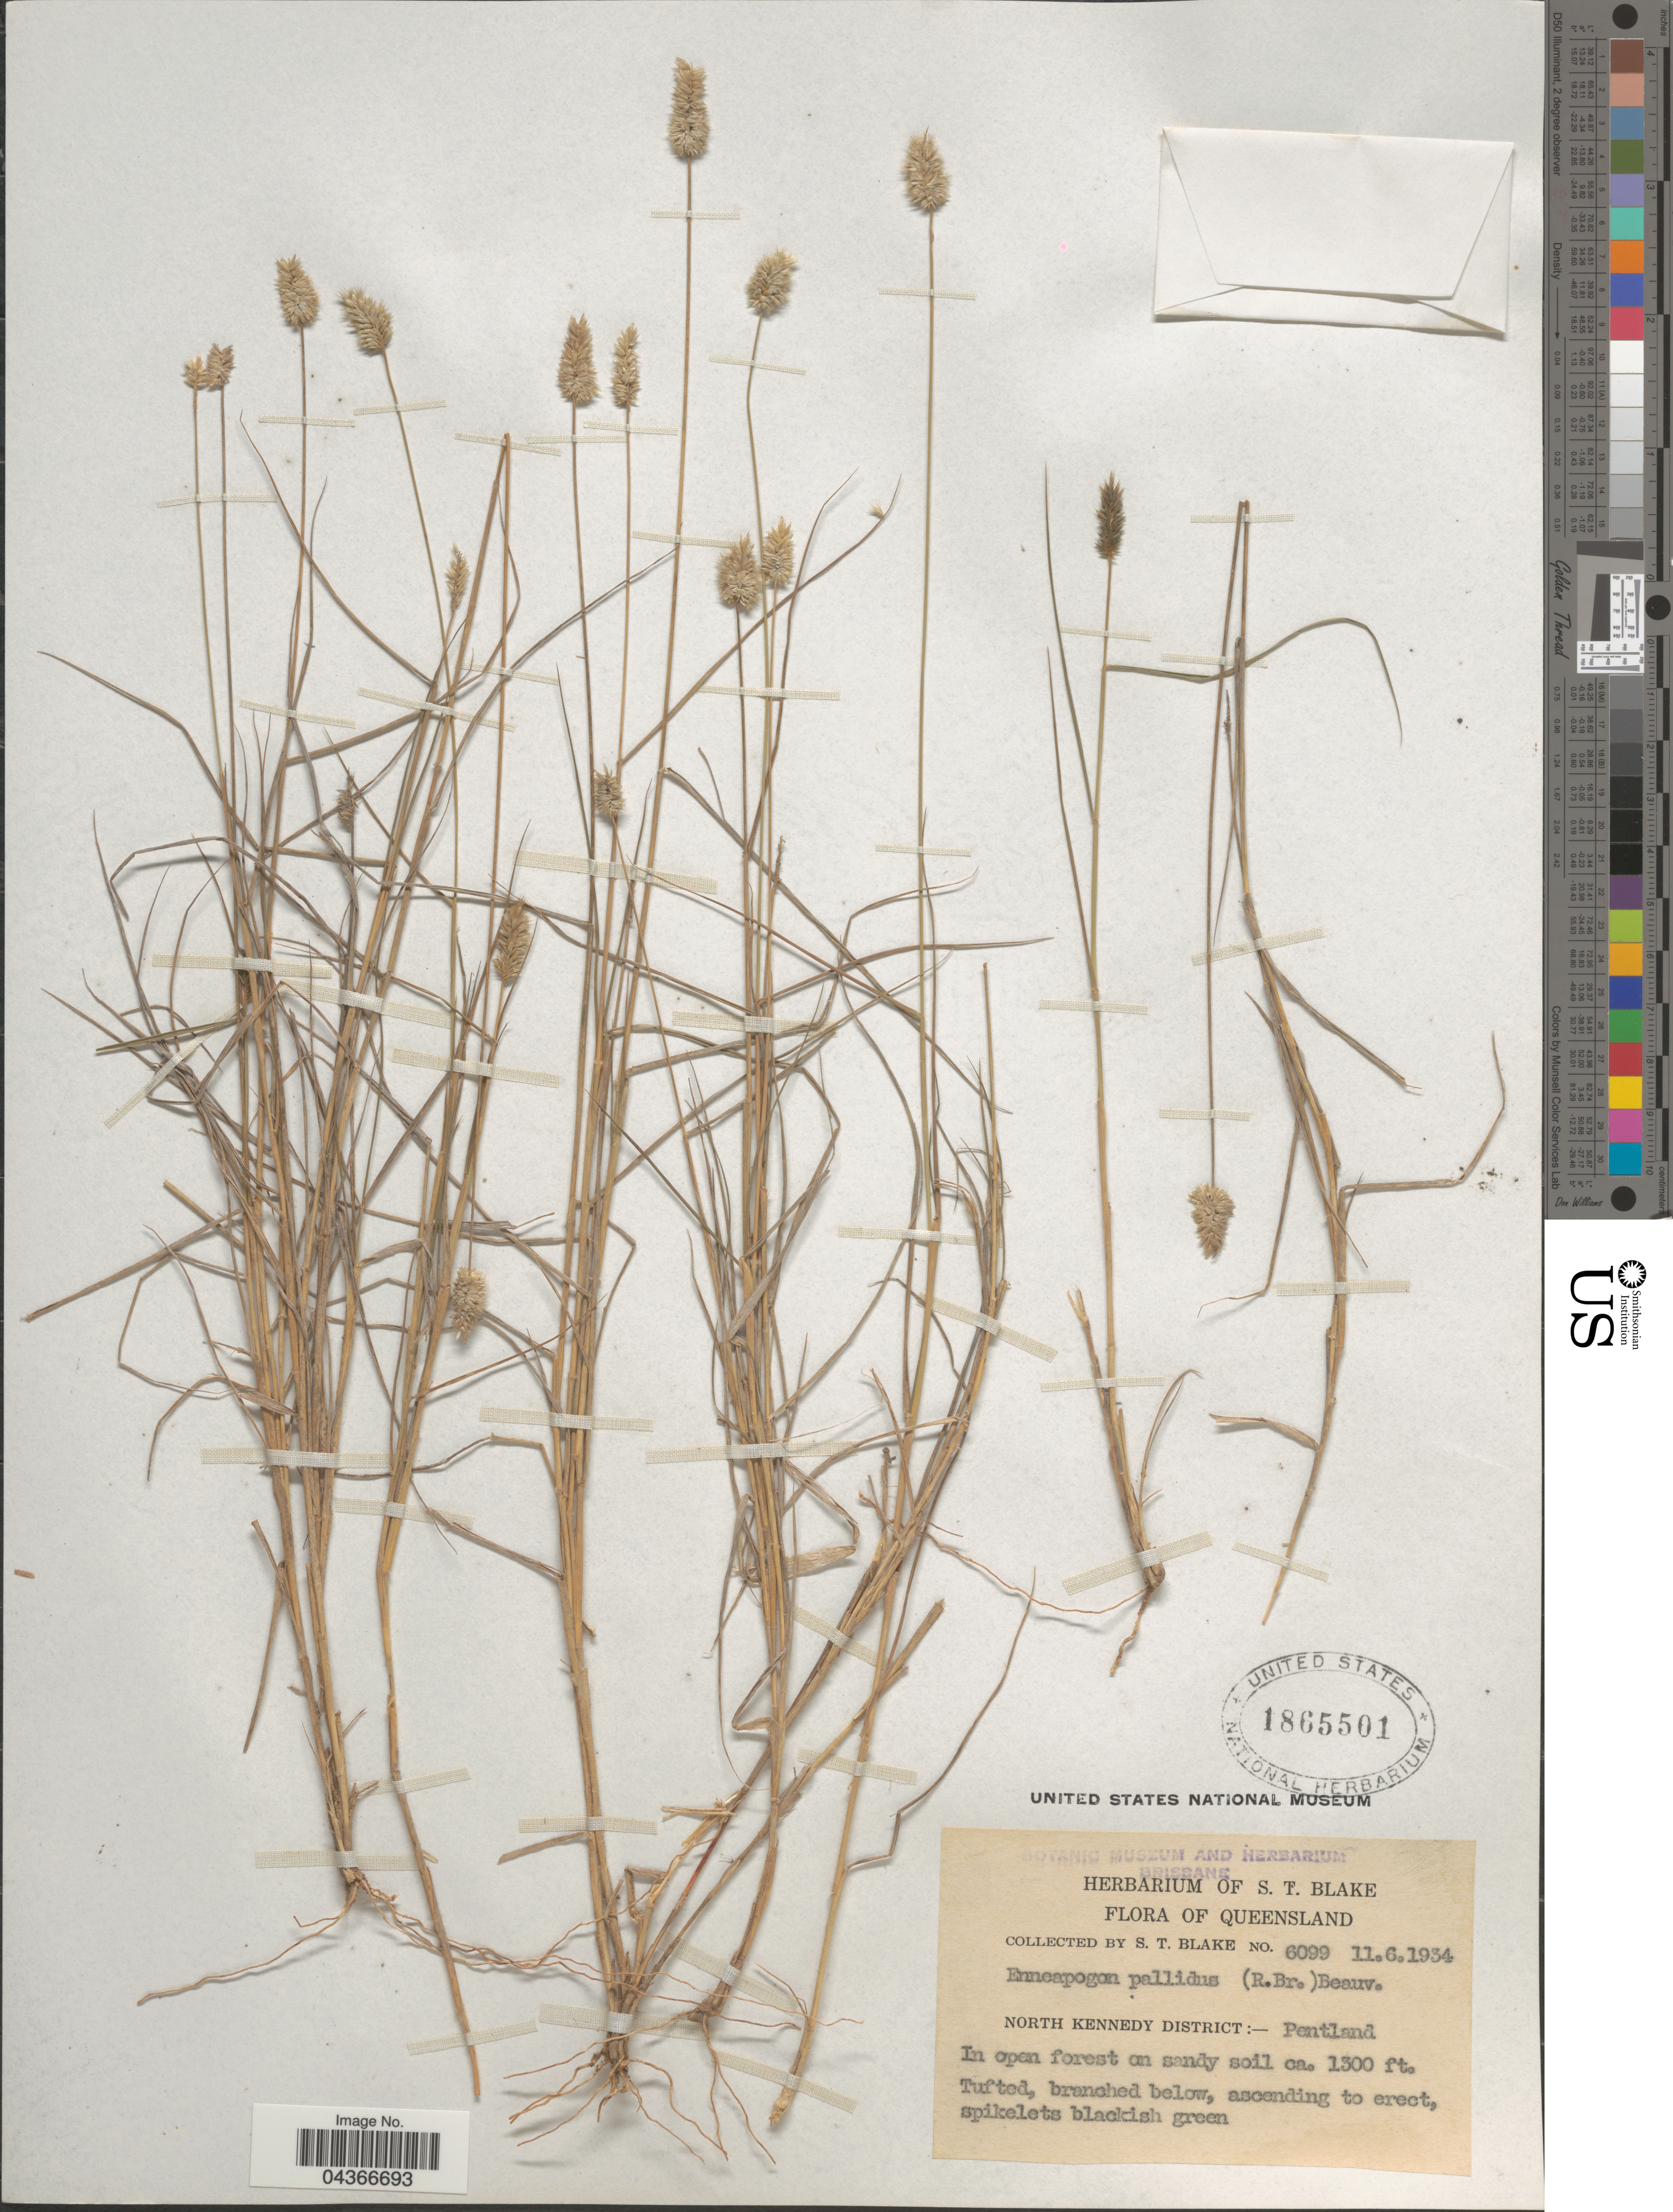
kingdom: Plantae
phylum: Tracheophyta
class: Liliopsida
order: Poales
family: Poaceae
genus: Enneapogon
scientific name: Enneapogon pallidus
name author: (R. Br.) P. Beauv.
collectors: S. T. Blake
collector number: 6099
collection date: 1934-06-11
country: Australia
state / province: Queensland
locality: North Kennedy District:- Pentland.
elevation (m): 396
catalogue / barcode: US 1865501